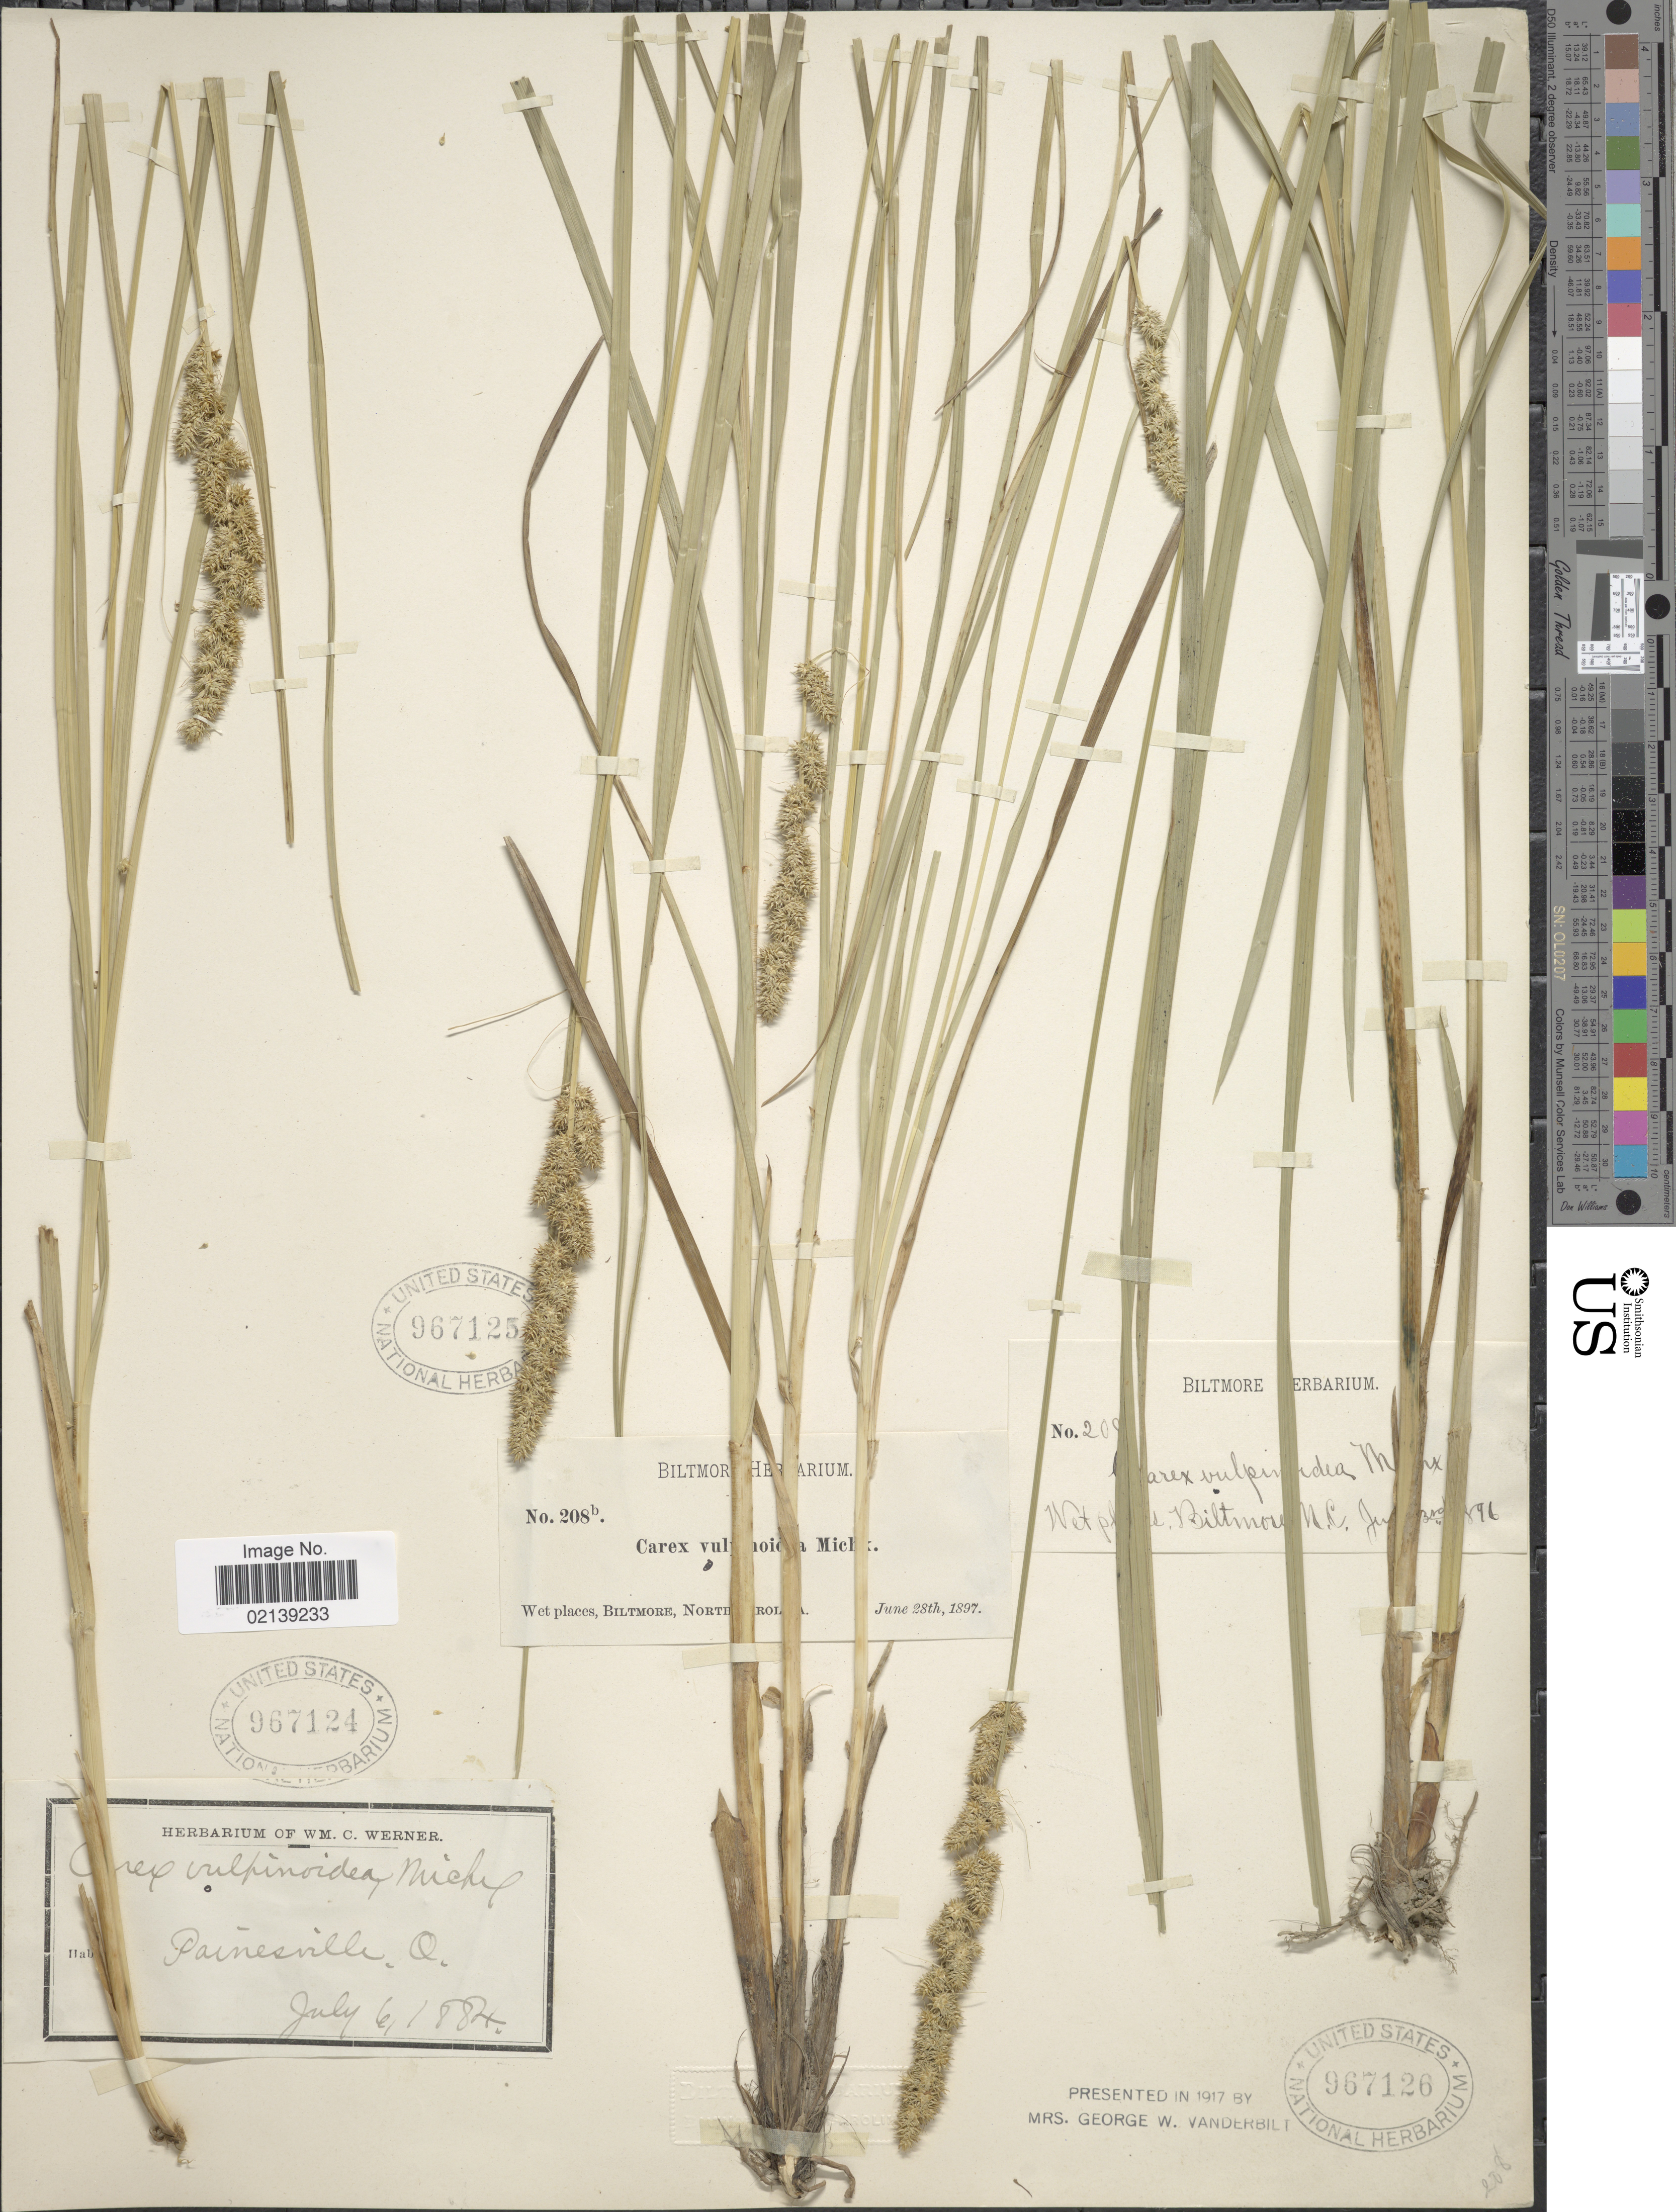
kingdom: Plantae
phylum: Tracheophyta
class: Liliopsida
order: Poales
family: Cyperaceae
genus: Carex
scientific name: Carex vulpinoidea Michx.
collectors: ex herb. Biltmore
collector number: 208b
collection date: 1897-06-28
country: United States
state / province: North Carolina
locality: Wet places, Biltmore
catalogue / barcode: US 967125-2